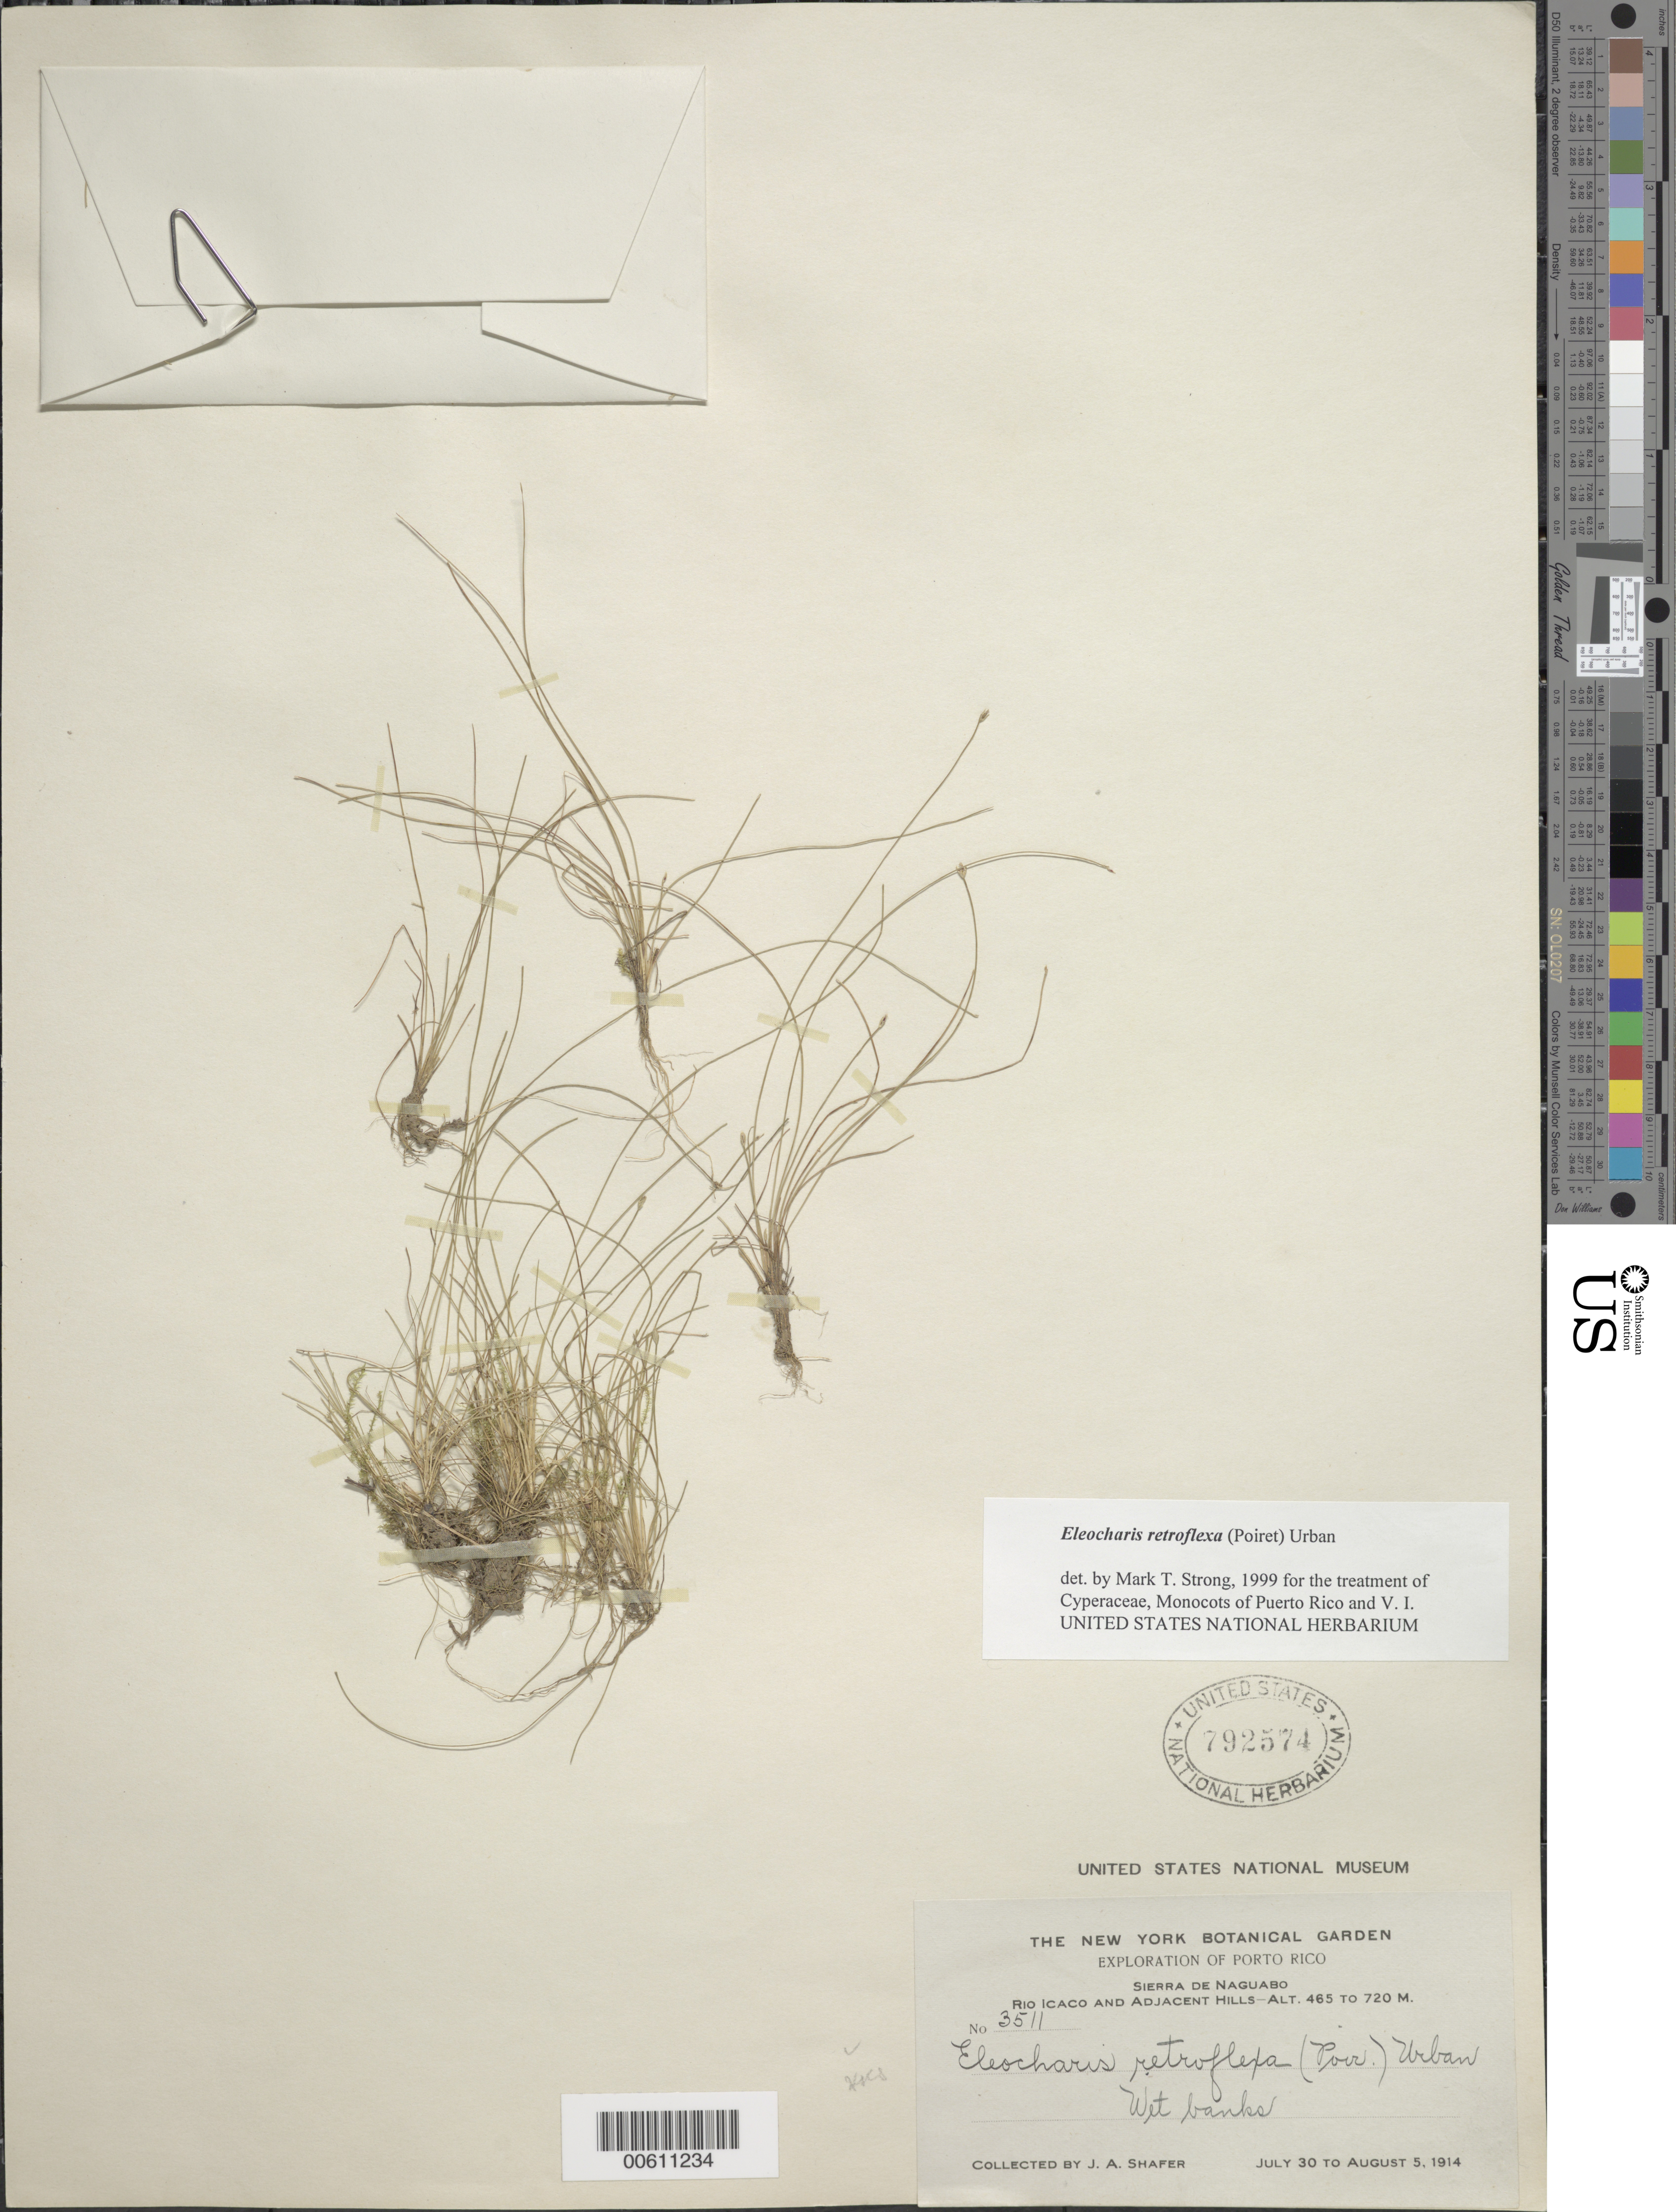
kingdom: Plantae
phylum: Tracheophyta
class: Liliopsida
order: Poales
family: Cyperaceae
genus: Eleocharis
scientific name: Eleocharis retroflexa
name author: (Poir.) Urb.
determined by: Strong, M. T., (US), Smithsonian Institution - National Museum of Natural History (UNITED STATES)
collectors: J. A. Shafer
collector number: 3511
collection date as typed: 30 Jul 1914 to 05 Aug 1914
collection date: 1914-07-30/1914-08-05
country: Puerto Rico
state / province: Naguabo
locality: Sierra de Naguabo, Rio Icaco and adjacent hills.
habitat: Wet banks.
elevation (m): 485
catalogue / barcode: US 792574